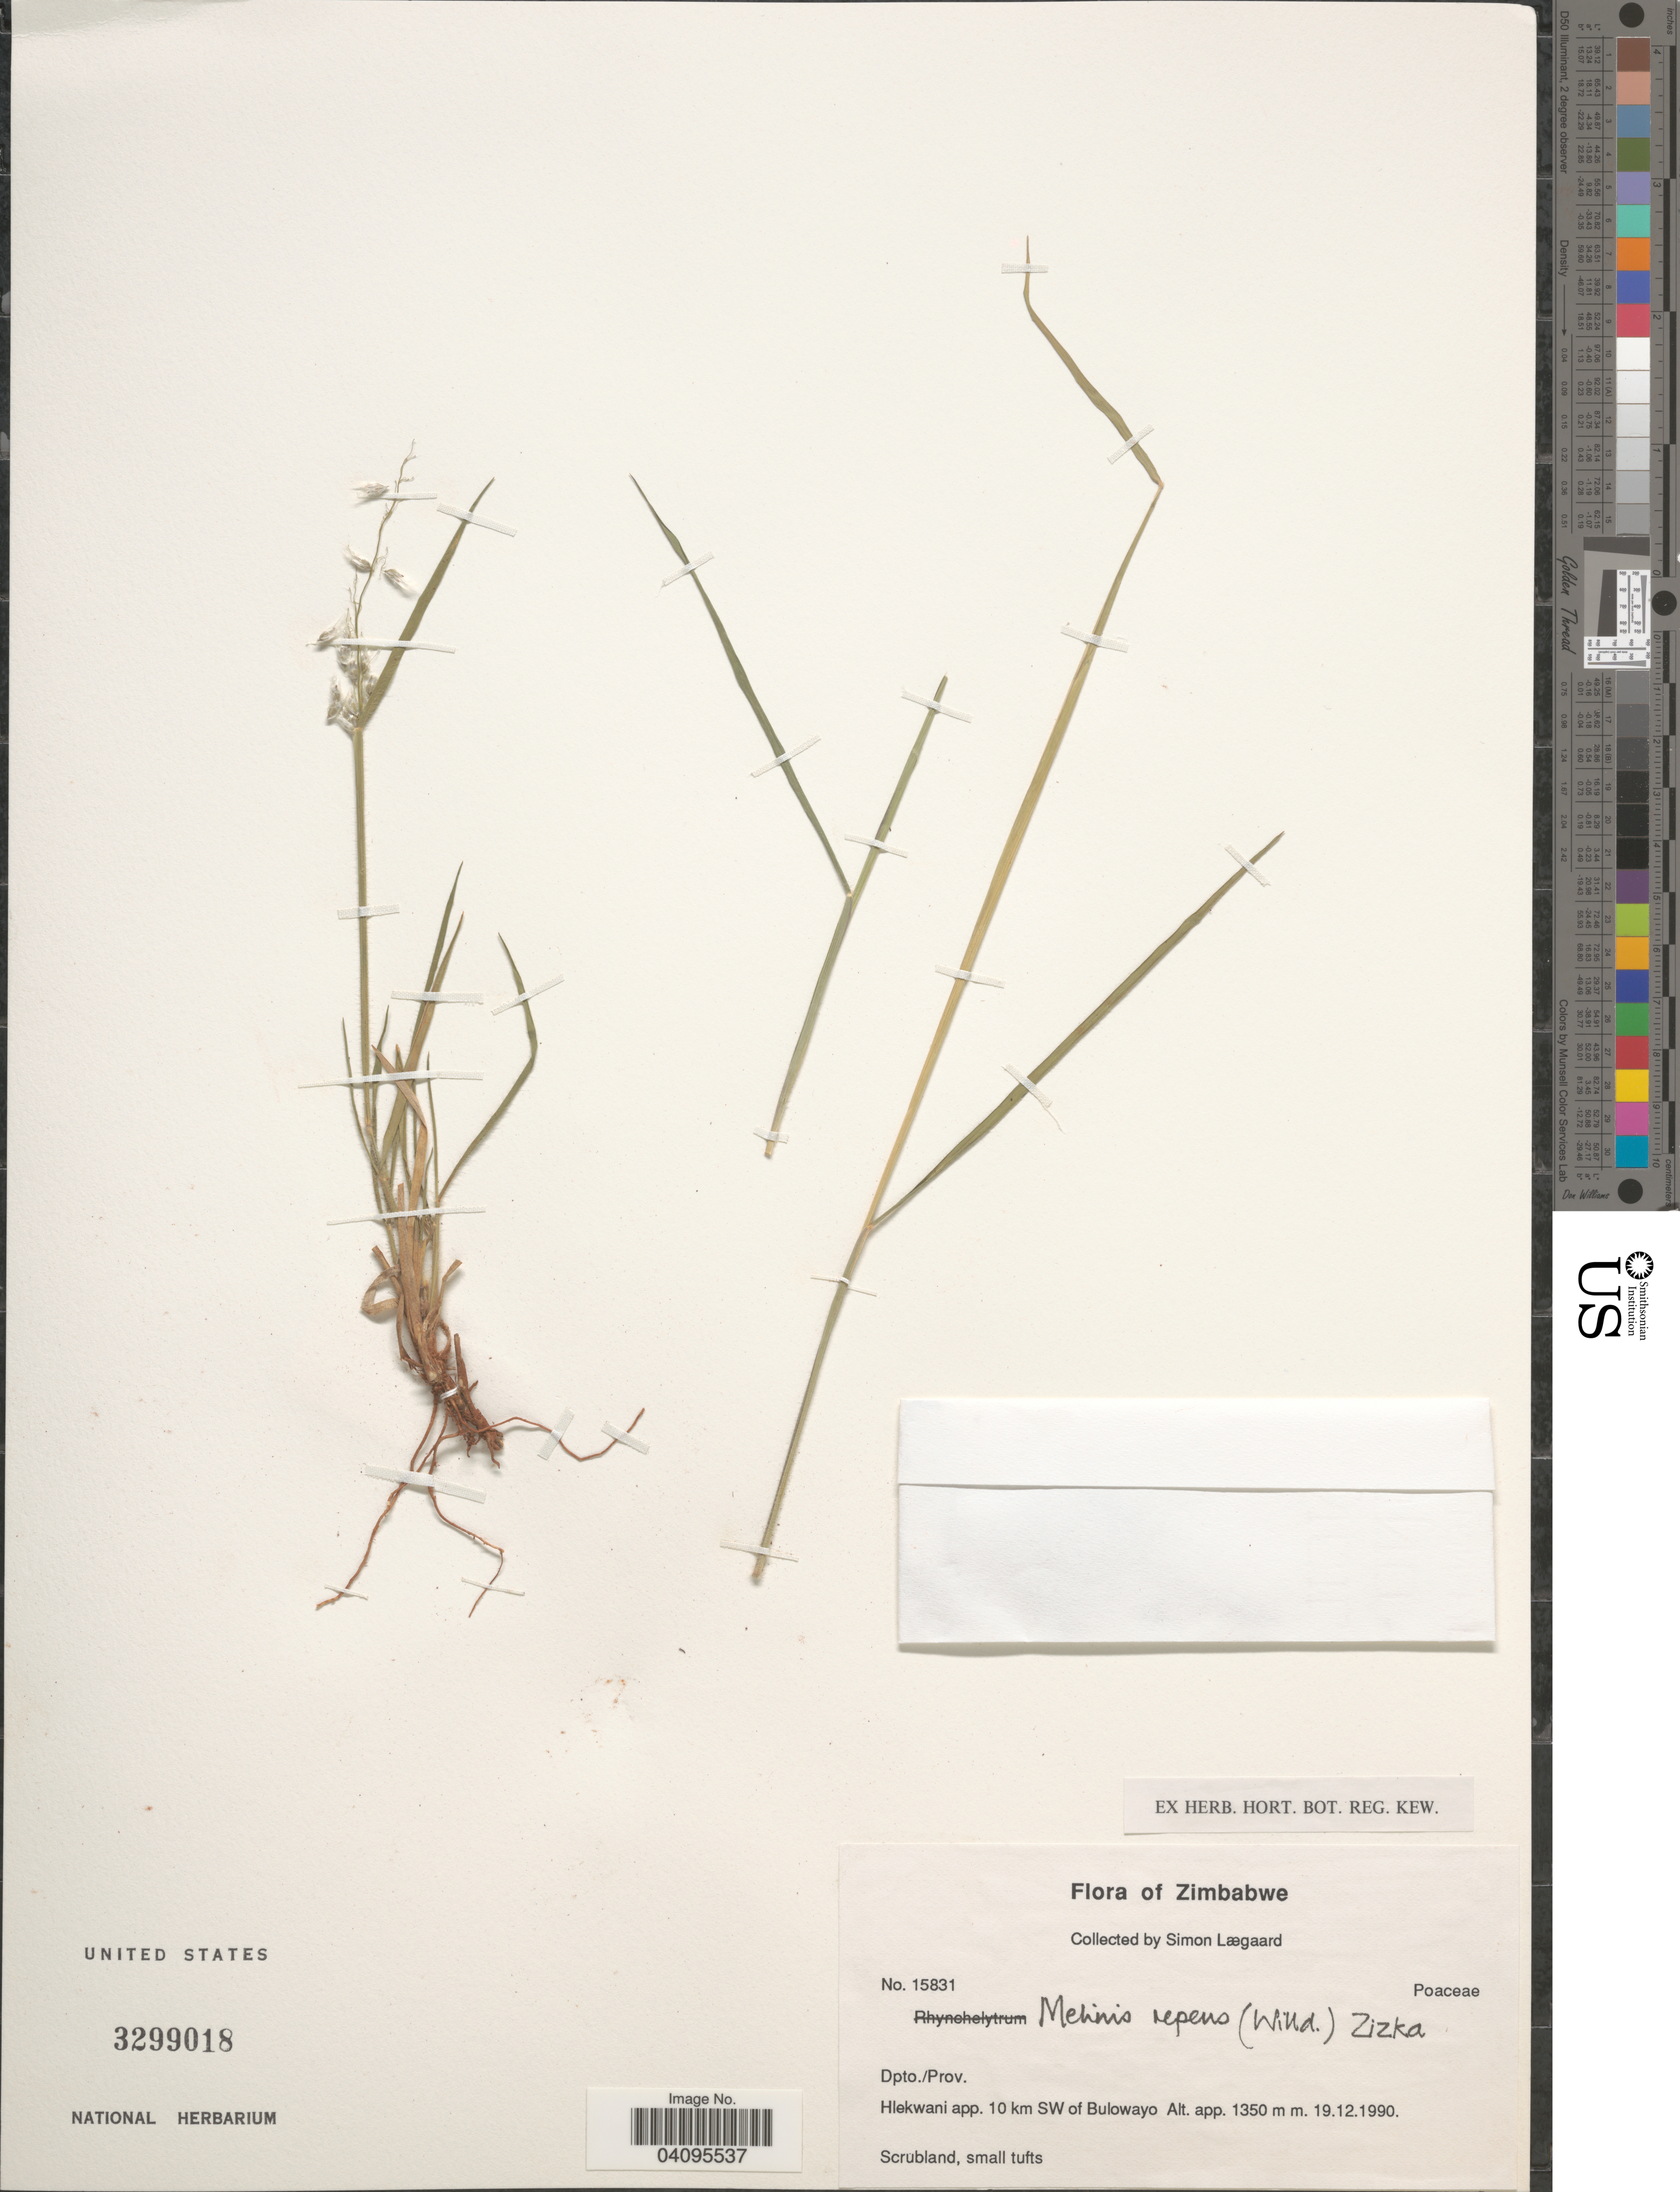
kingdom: Plantae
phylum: Tracheophyta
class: Liliopsida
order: Poales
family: Poaceae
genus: Melinis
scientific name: Melinis repens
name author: (Willd.) Zizka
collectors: S. Lægaard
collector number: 15831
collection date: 1990-12-19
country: Zimbabwe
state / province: Bulawayo (city)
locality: Dpto./Prov. Hlekwani app. 10 km SW of Bulowayo.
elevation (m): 1350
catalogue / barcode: US 3299018